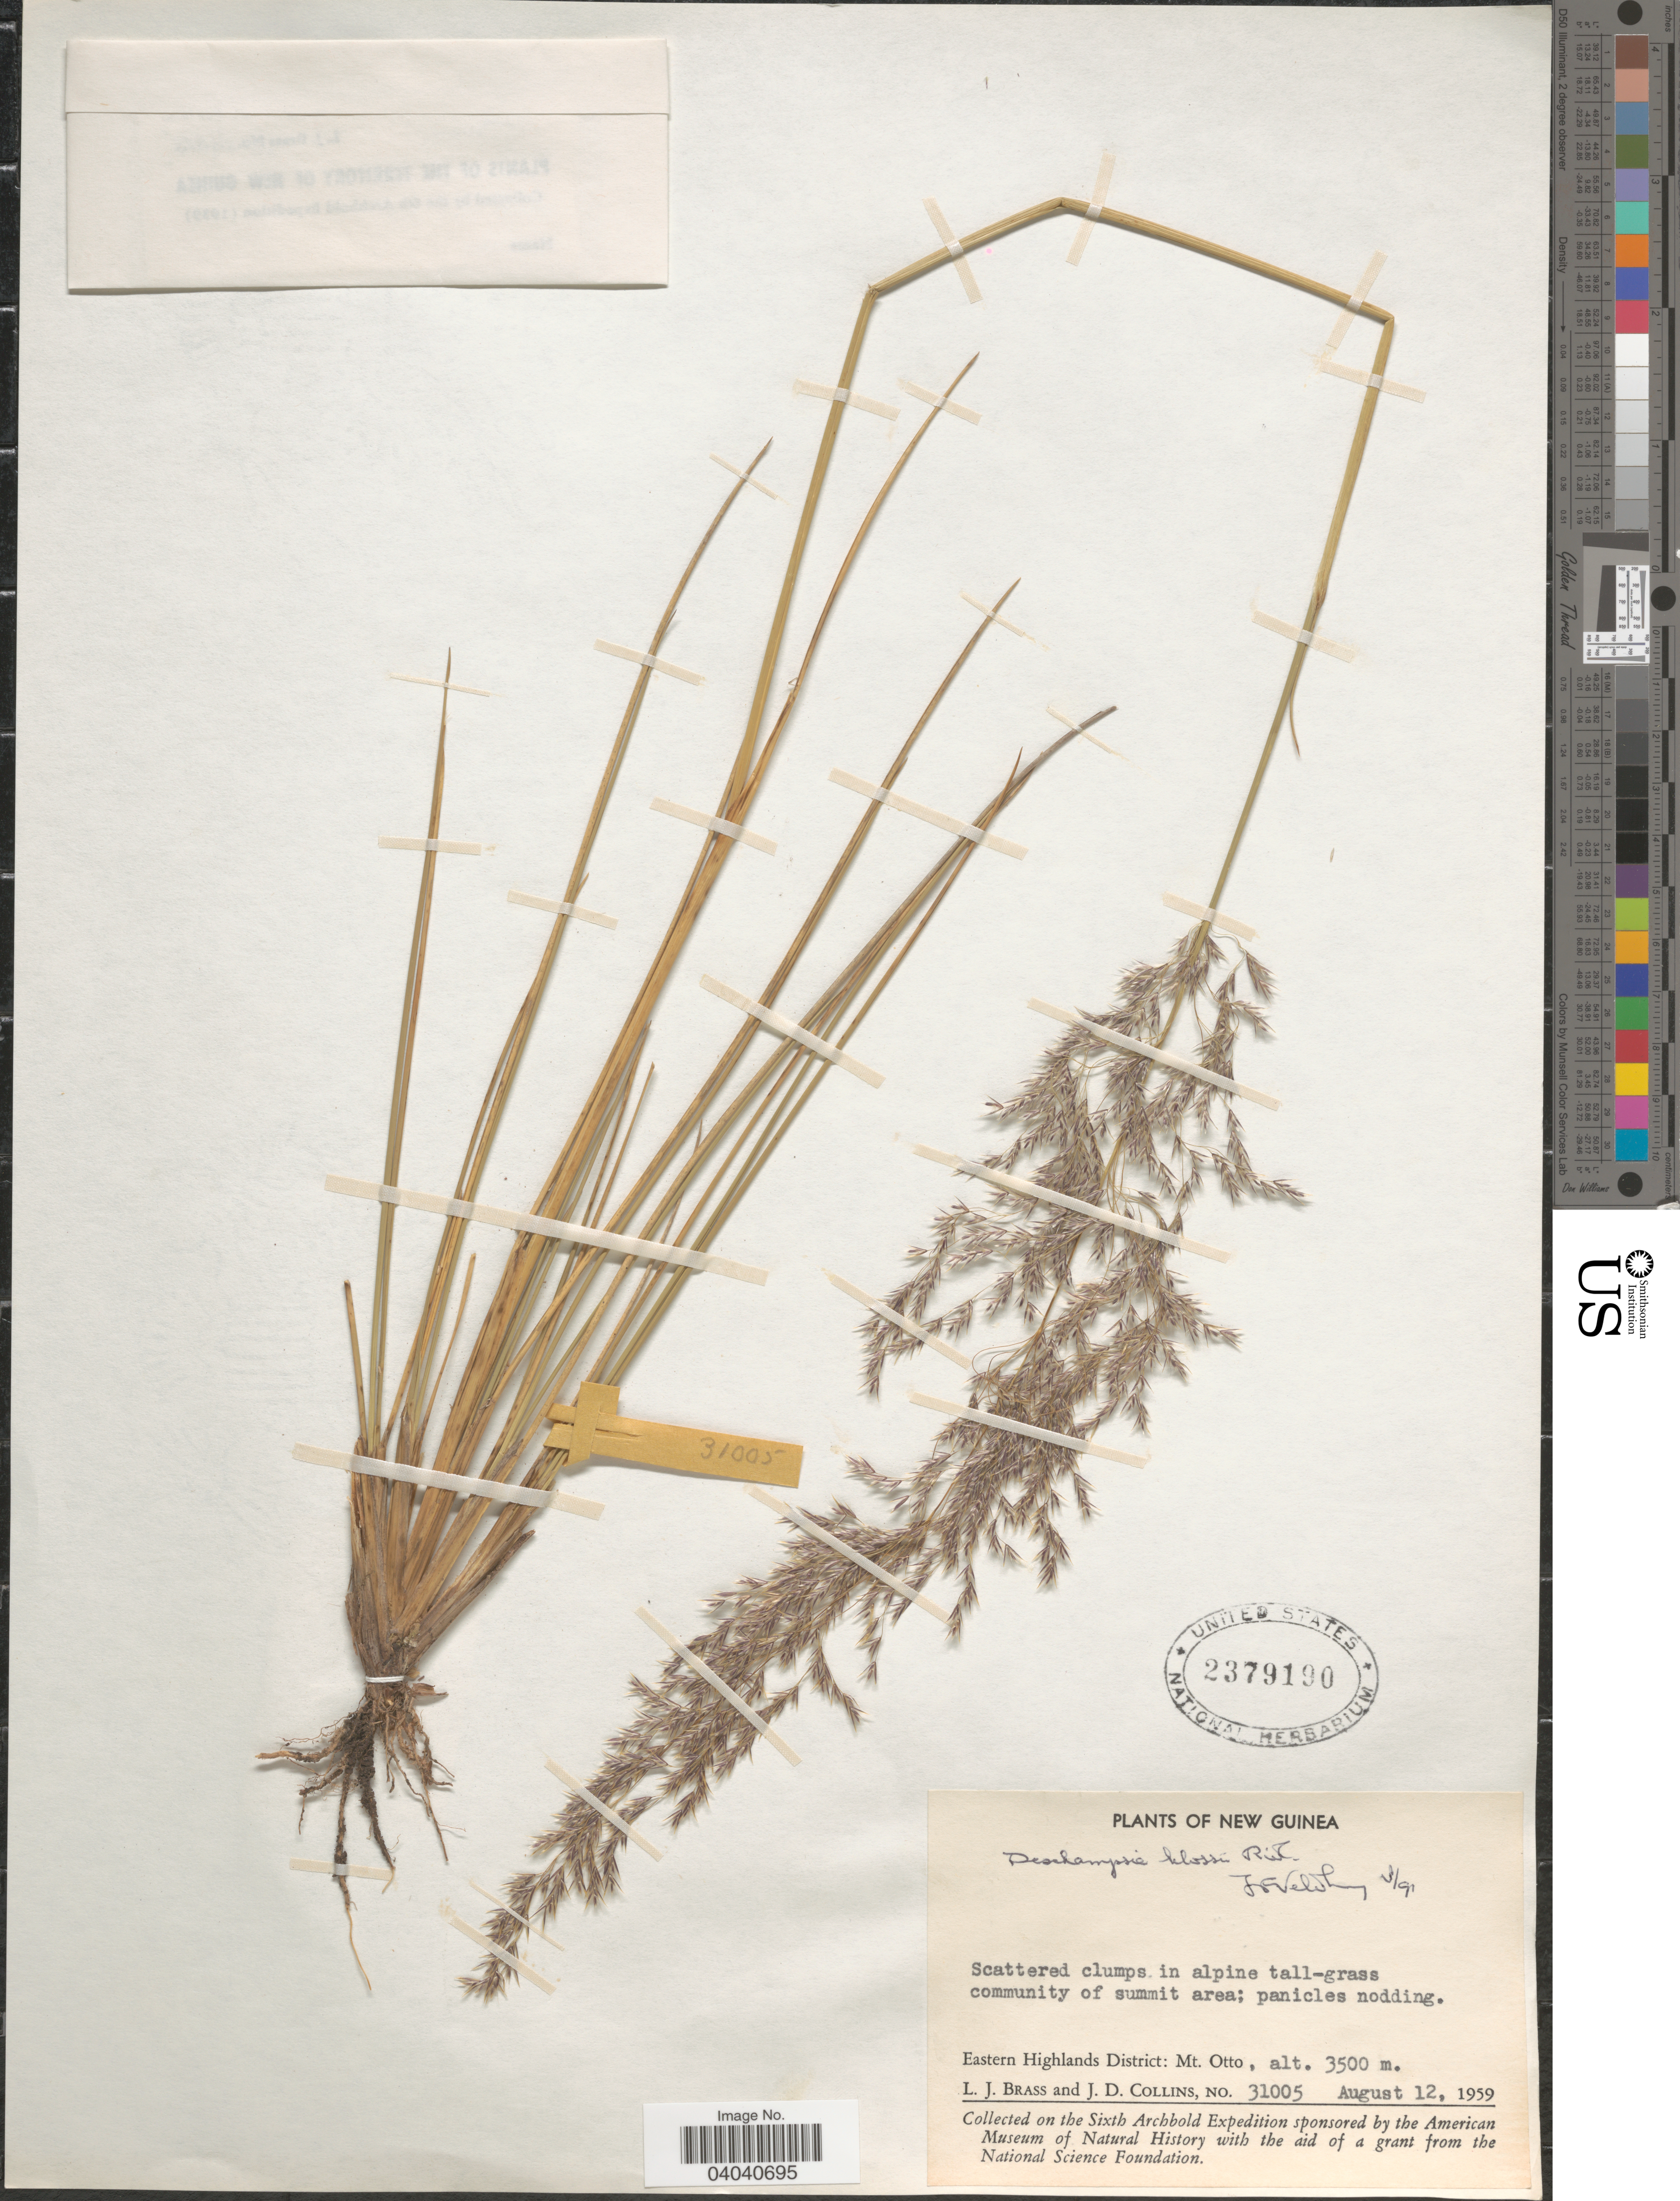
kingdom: Plantae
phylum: Tracheophyta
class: Liliopsida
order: Poales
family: Poaceae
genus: Deschampsia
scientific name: Deschampsia klossii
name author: Ridl.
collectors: L. J. Brass & J. Collins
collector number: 31005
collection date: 1959-08-12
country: Papua New Guinea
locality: New Guinea. Eastern Highlands District: Mt. Otto.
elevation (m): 3500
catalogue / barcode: US 2379190